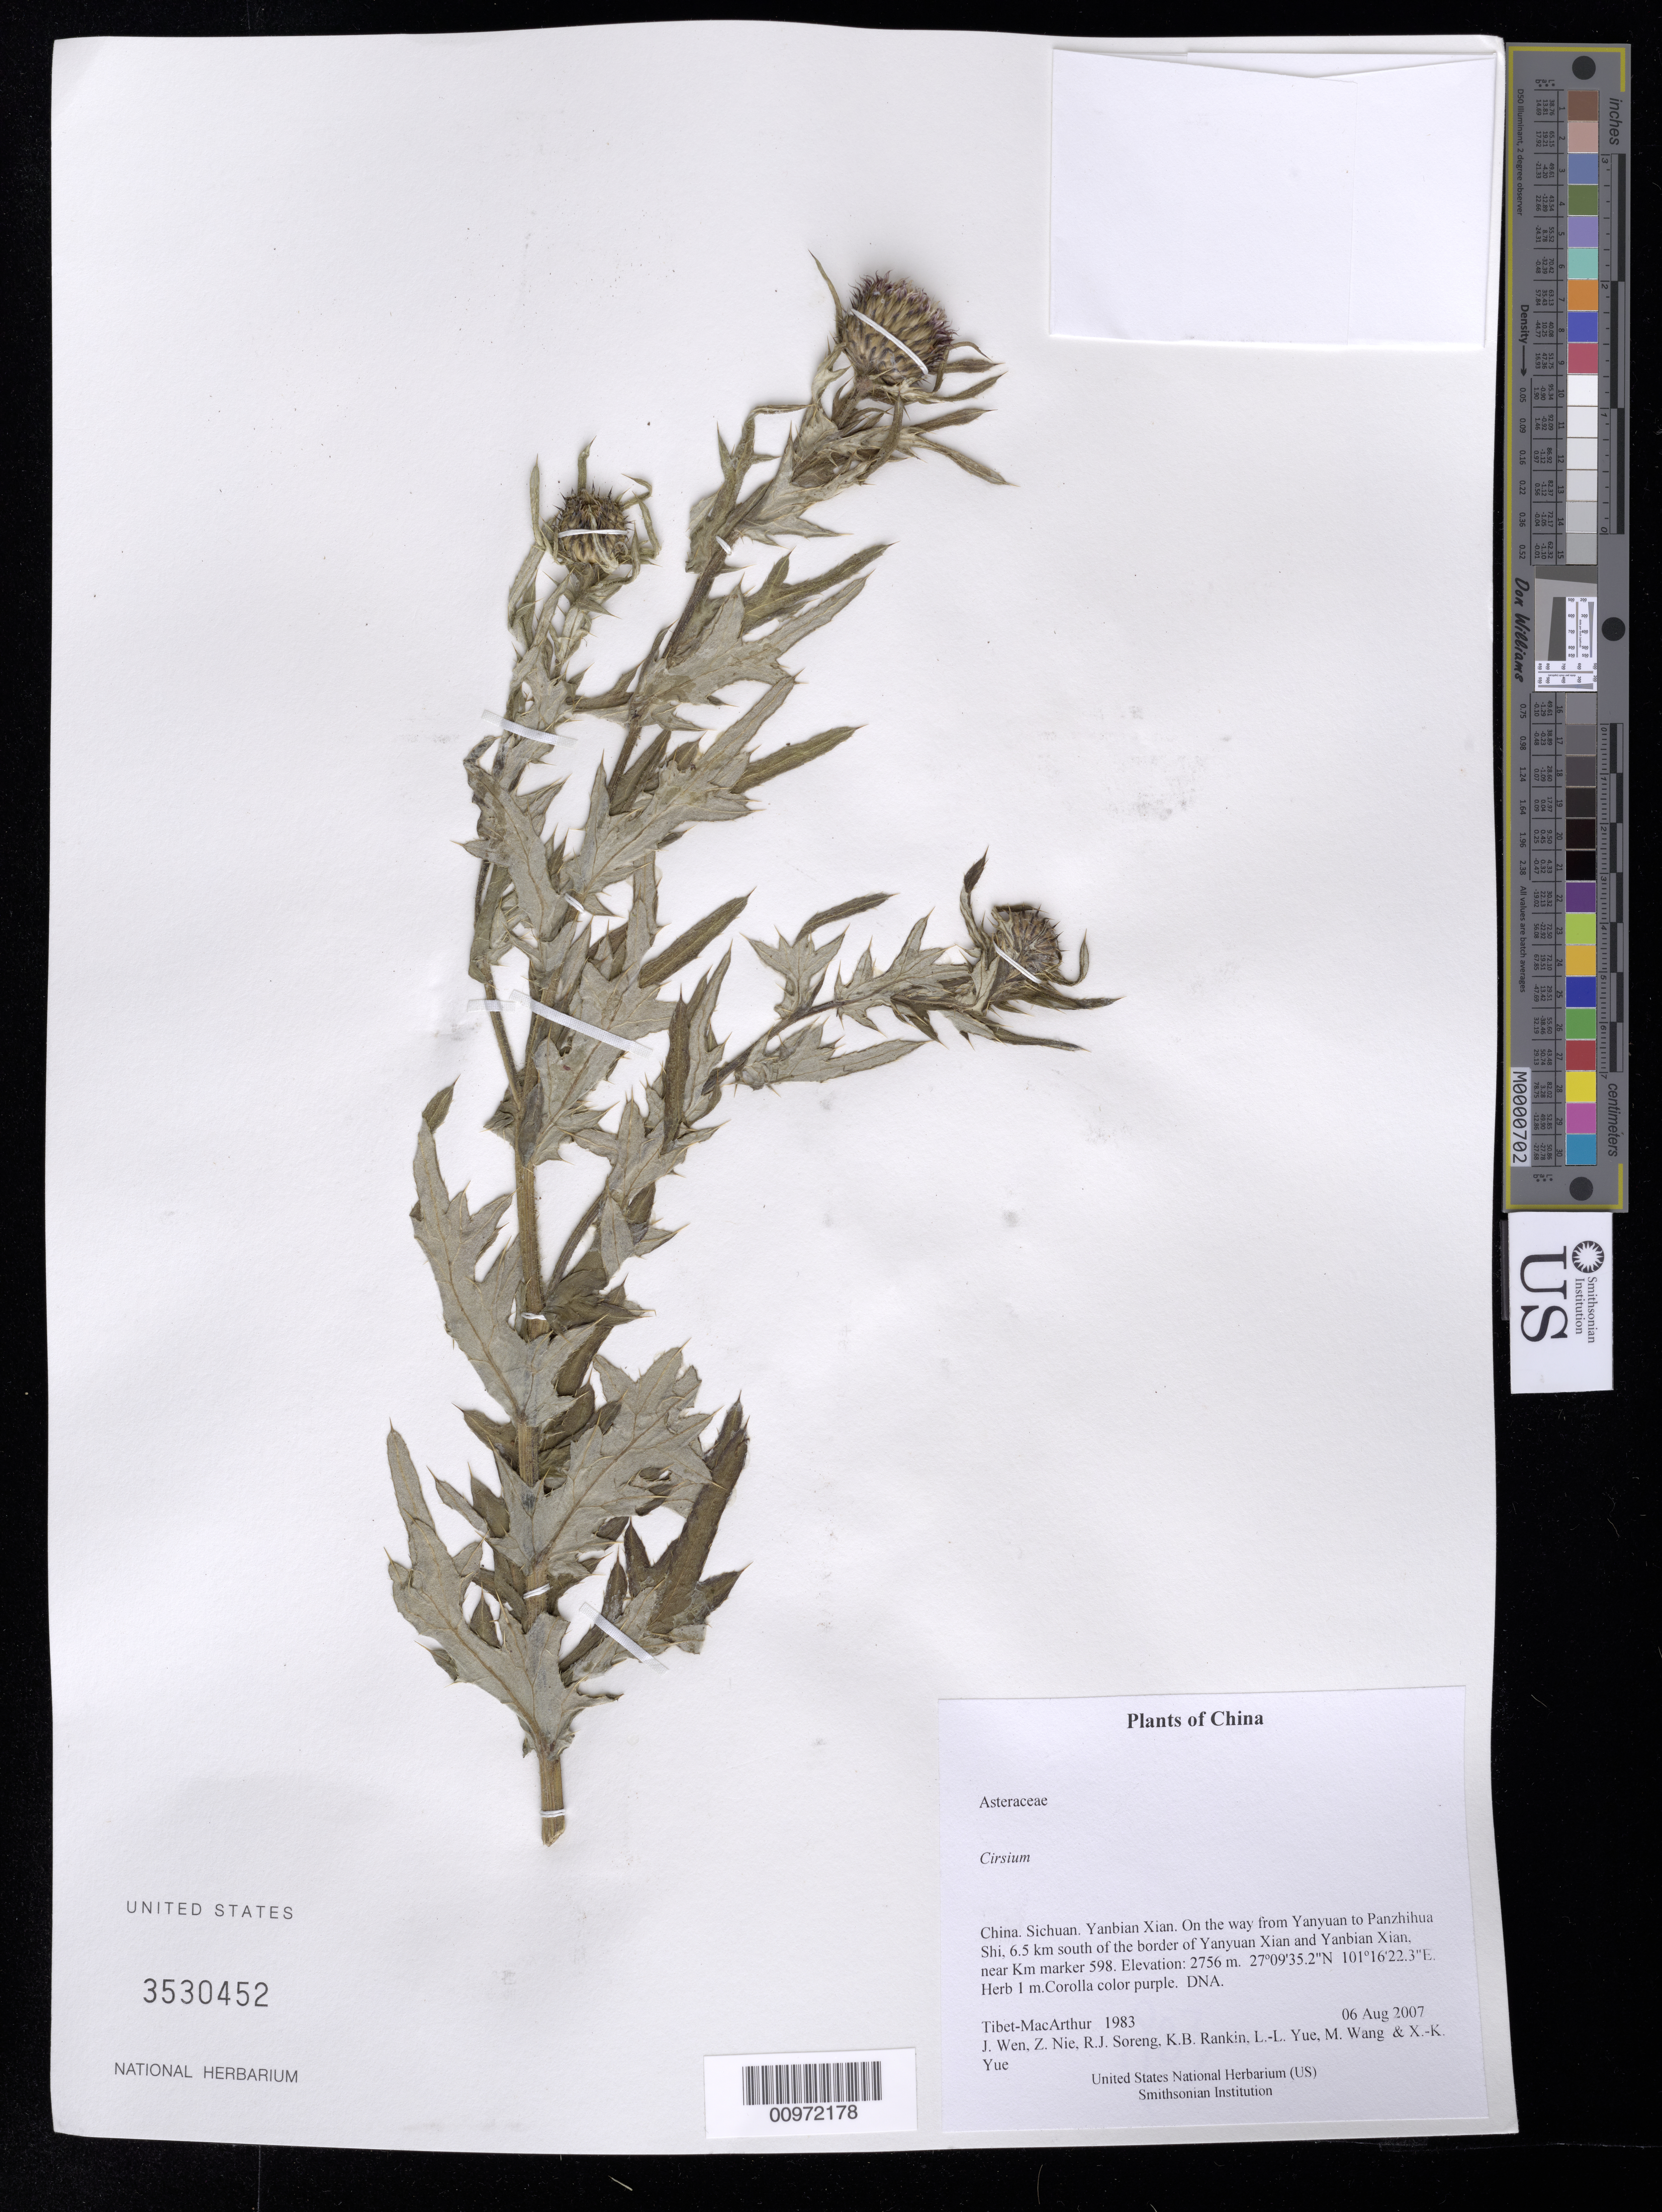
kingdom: Plantae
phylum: Tracheophyta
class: Magnoliopsida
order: Asterales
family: Asteraceae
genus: Cirsium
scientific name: Cirsium sp.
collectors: Tibet-MacArthur, J. Wen, Z. Nie, R. J. Soreng, K. Rankin, L. Yue, M. Wang & X. Yue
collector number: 1983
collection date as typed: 06 Aug 2007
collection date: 2007-08-06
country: China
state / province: Sichuan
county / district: Yanbian Xian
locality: On the way from Yanyuan to Panzhihua Shi, 6.5 km south of the border of Yanyuan Xian and Yanbian Xian, near Km marker 598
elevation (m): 2756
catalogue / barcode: US 3530452